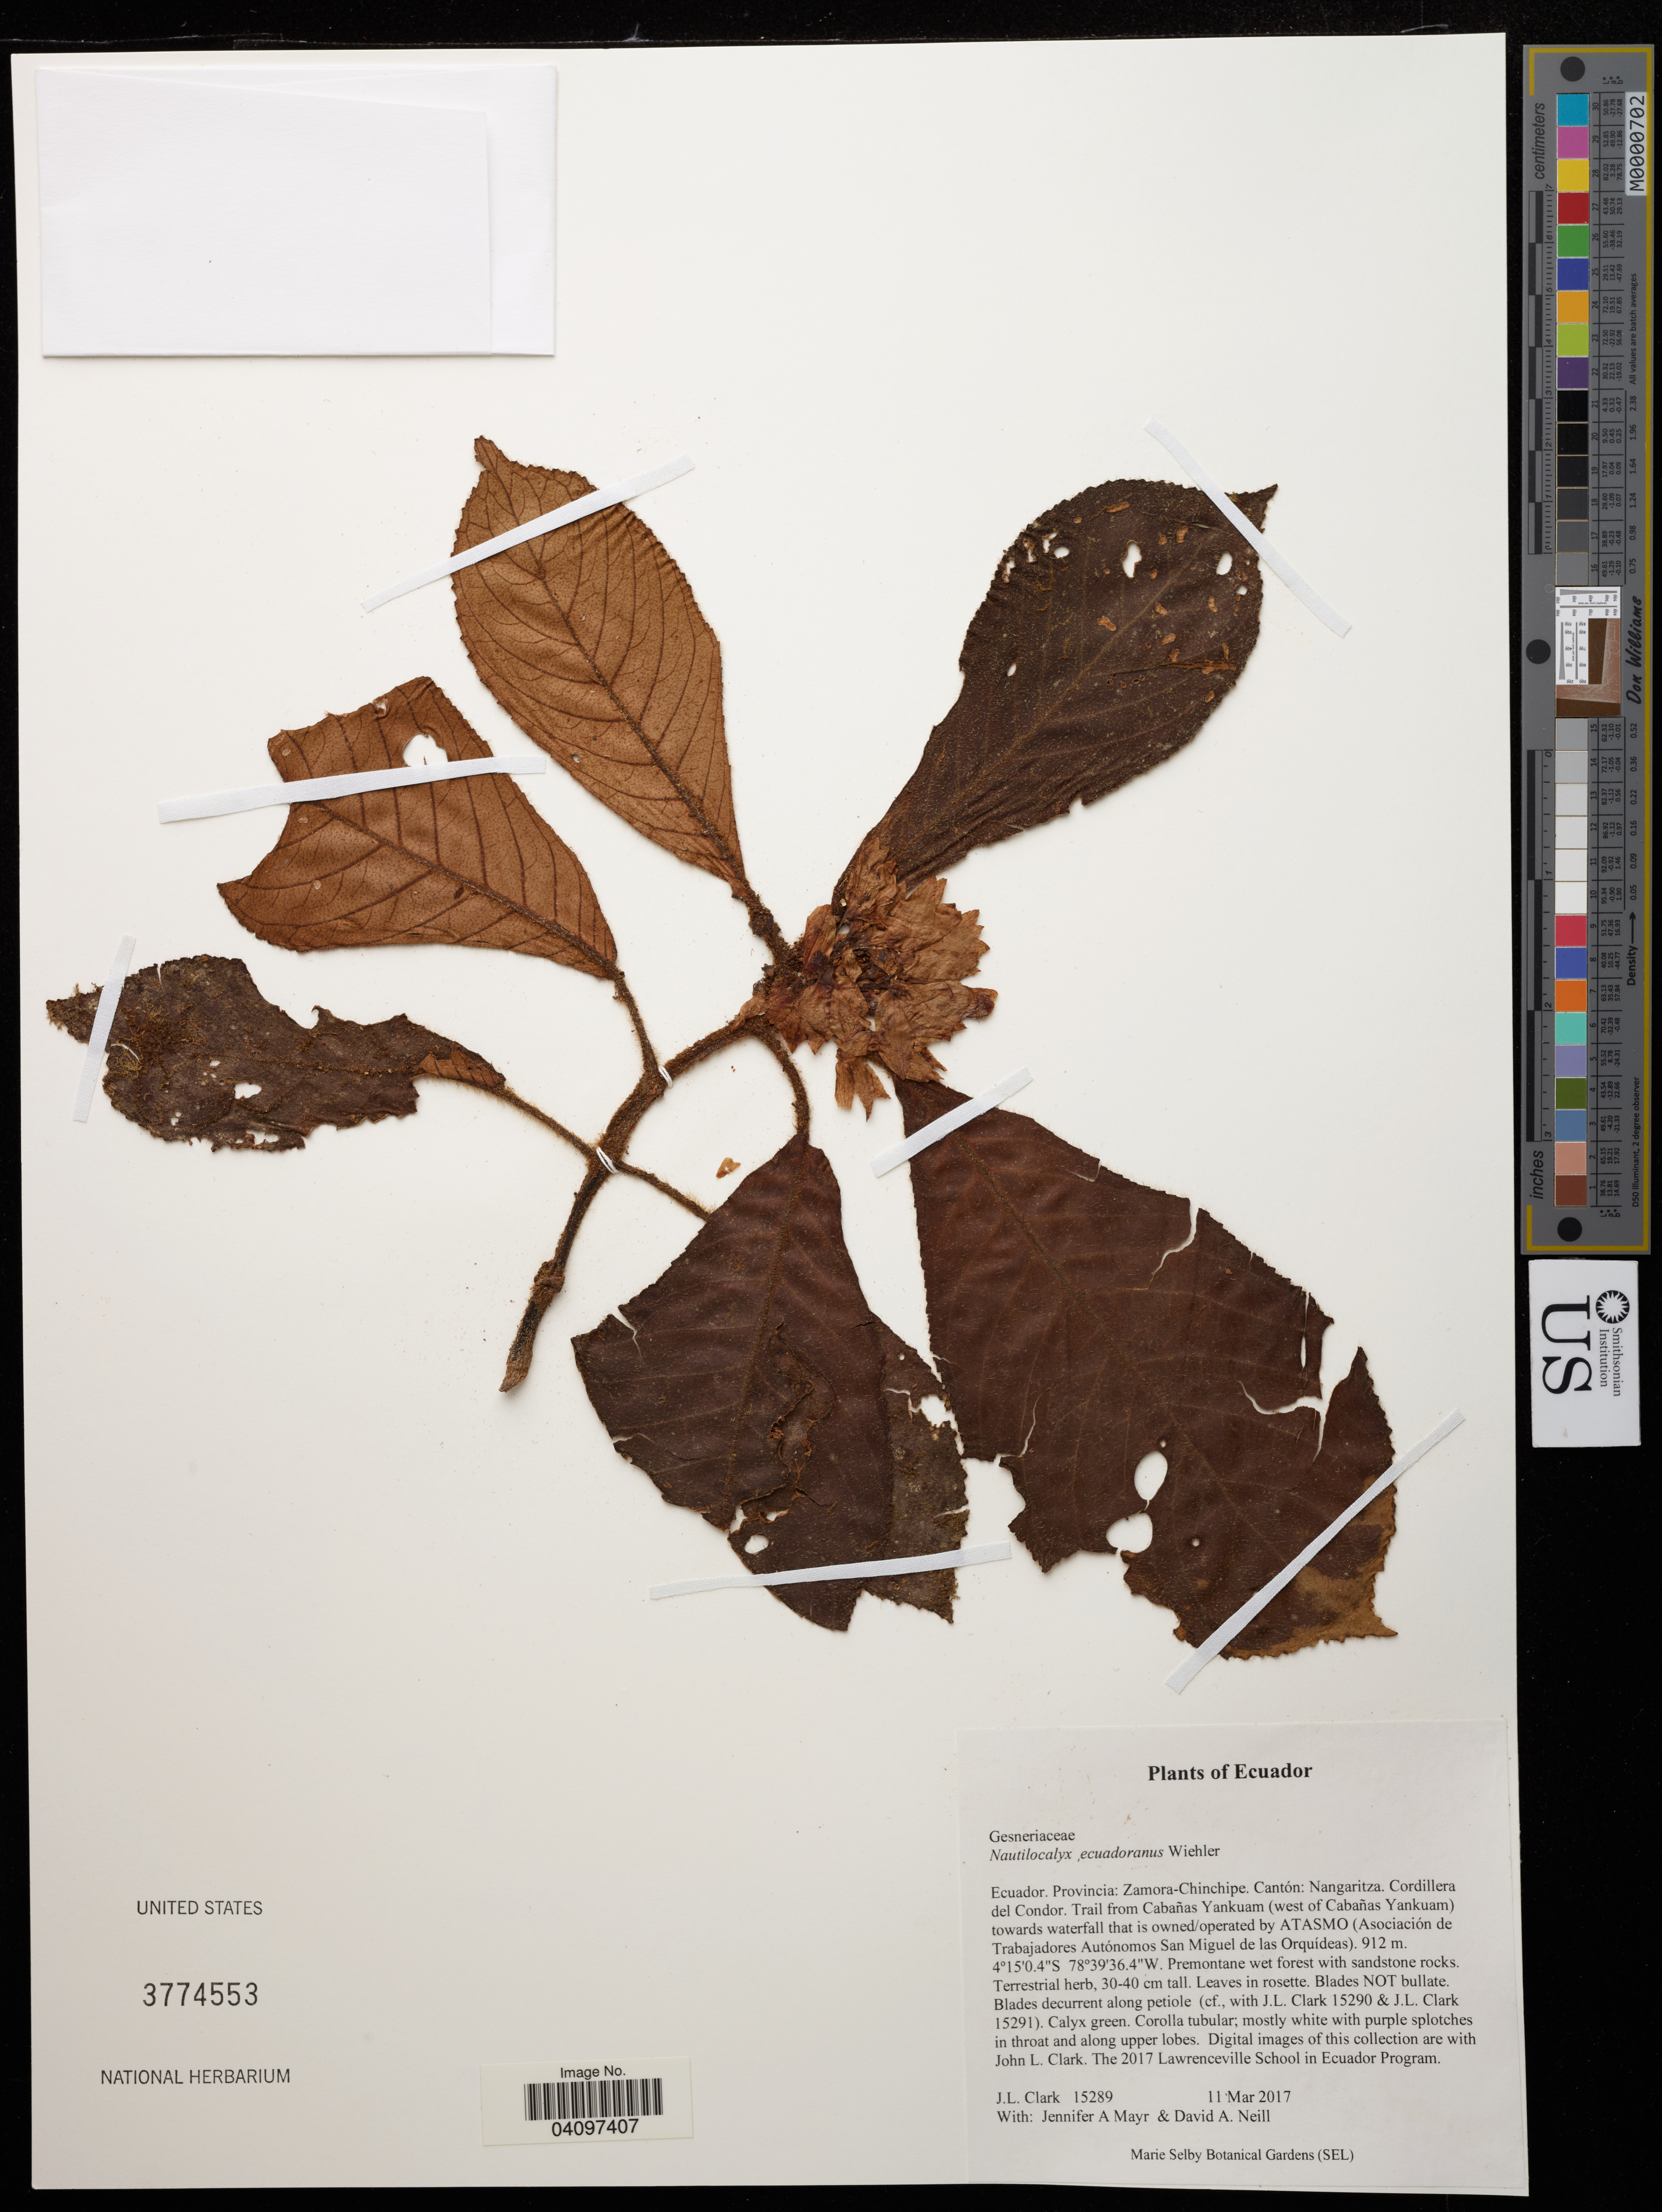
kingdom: Plantae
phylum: Tracheophyta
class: Magnoliopsida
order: Lamiales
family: Gesneriaceae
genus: Nautilocalyx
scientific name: Nautilocalyx ecuadoranus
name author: Wiehler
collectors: J. Clark, J. Mayr & D. A. Neill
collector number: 15289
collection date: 2017-03-11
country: Ecuador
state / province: Zamora-Chinchipe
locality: Cantón: Nangaritza. Cordillera del Condor. Trail from Cabañas Yankuam (west of Cabañas Yankuam) towards waterfall that is owned/operated by ATASMO (Asociación de Trabajadores Autónomos San Miguel de las Orquídeas).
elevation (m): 912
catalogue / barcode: US 3774553